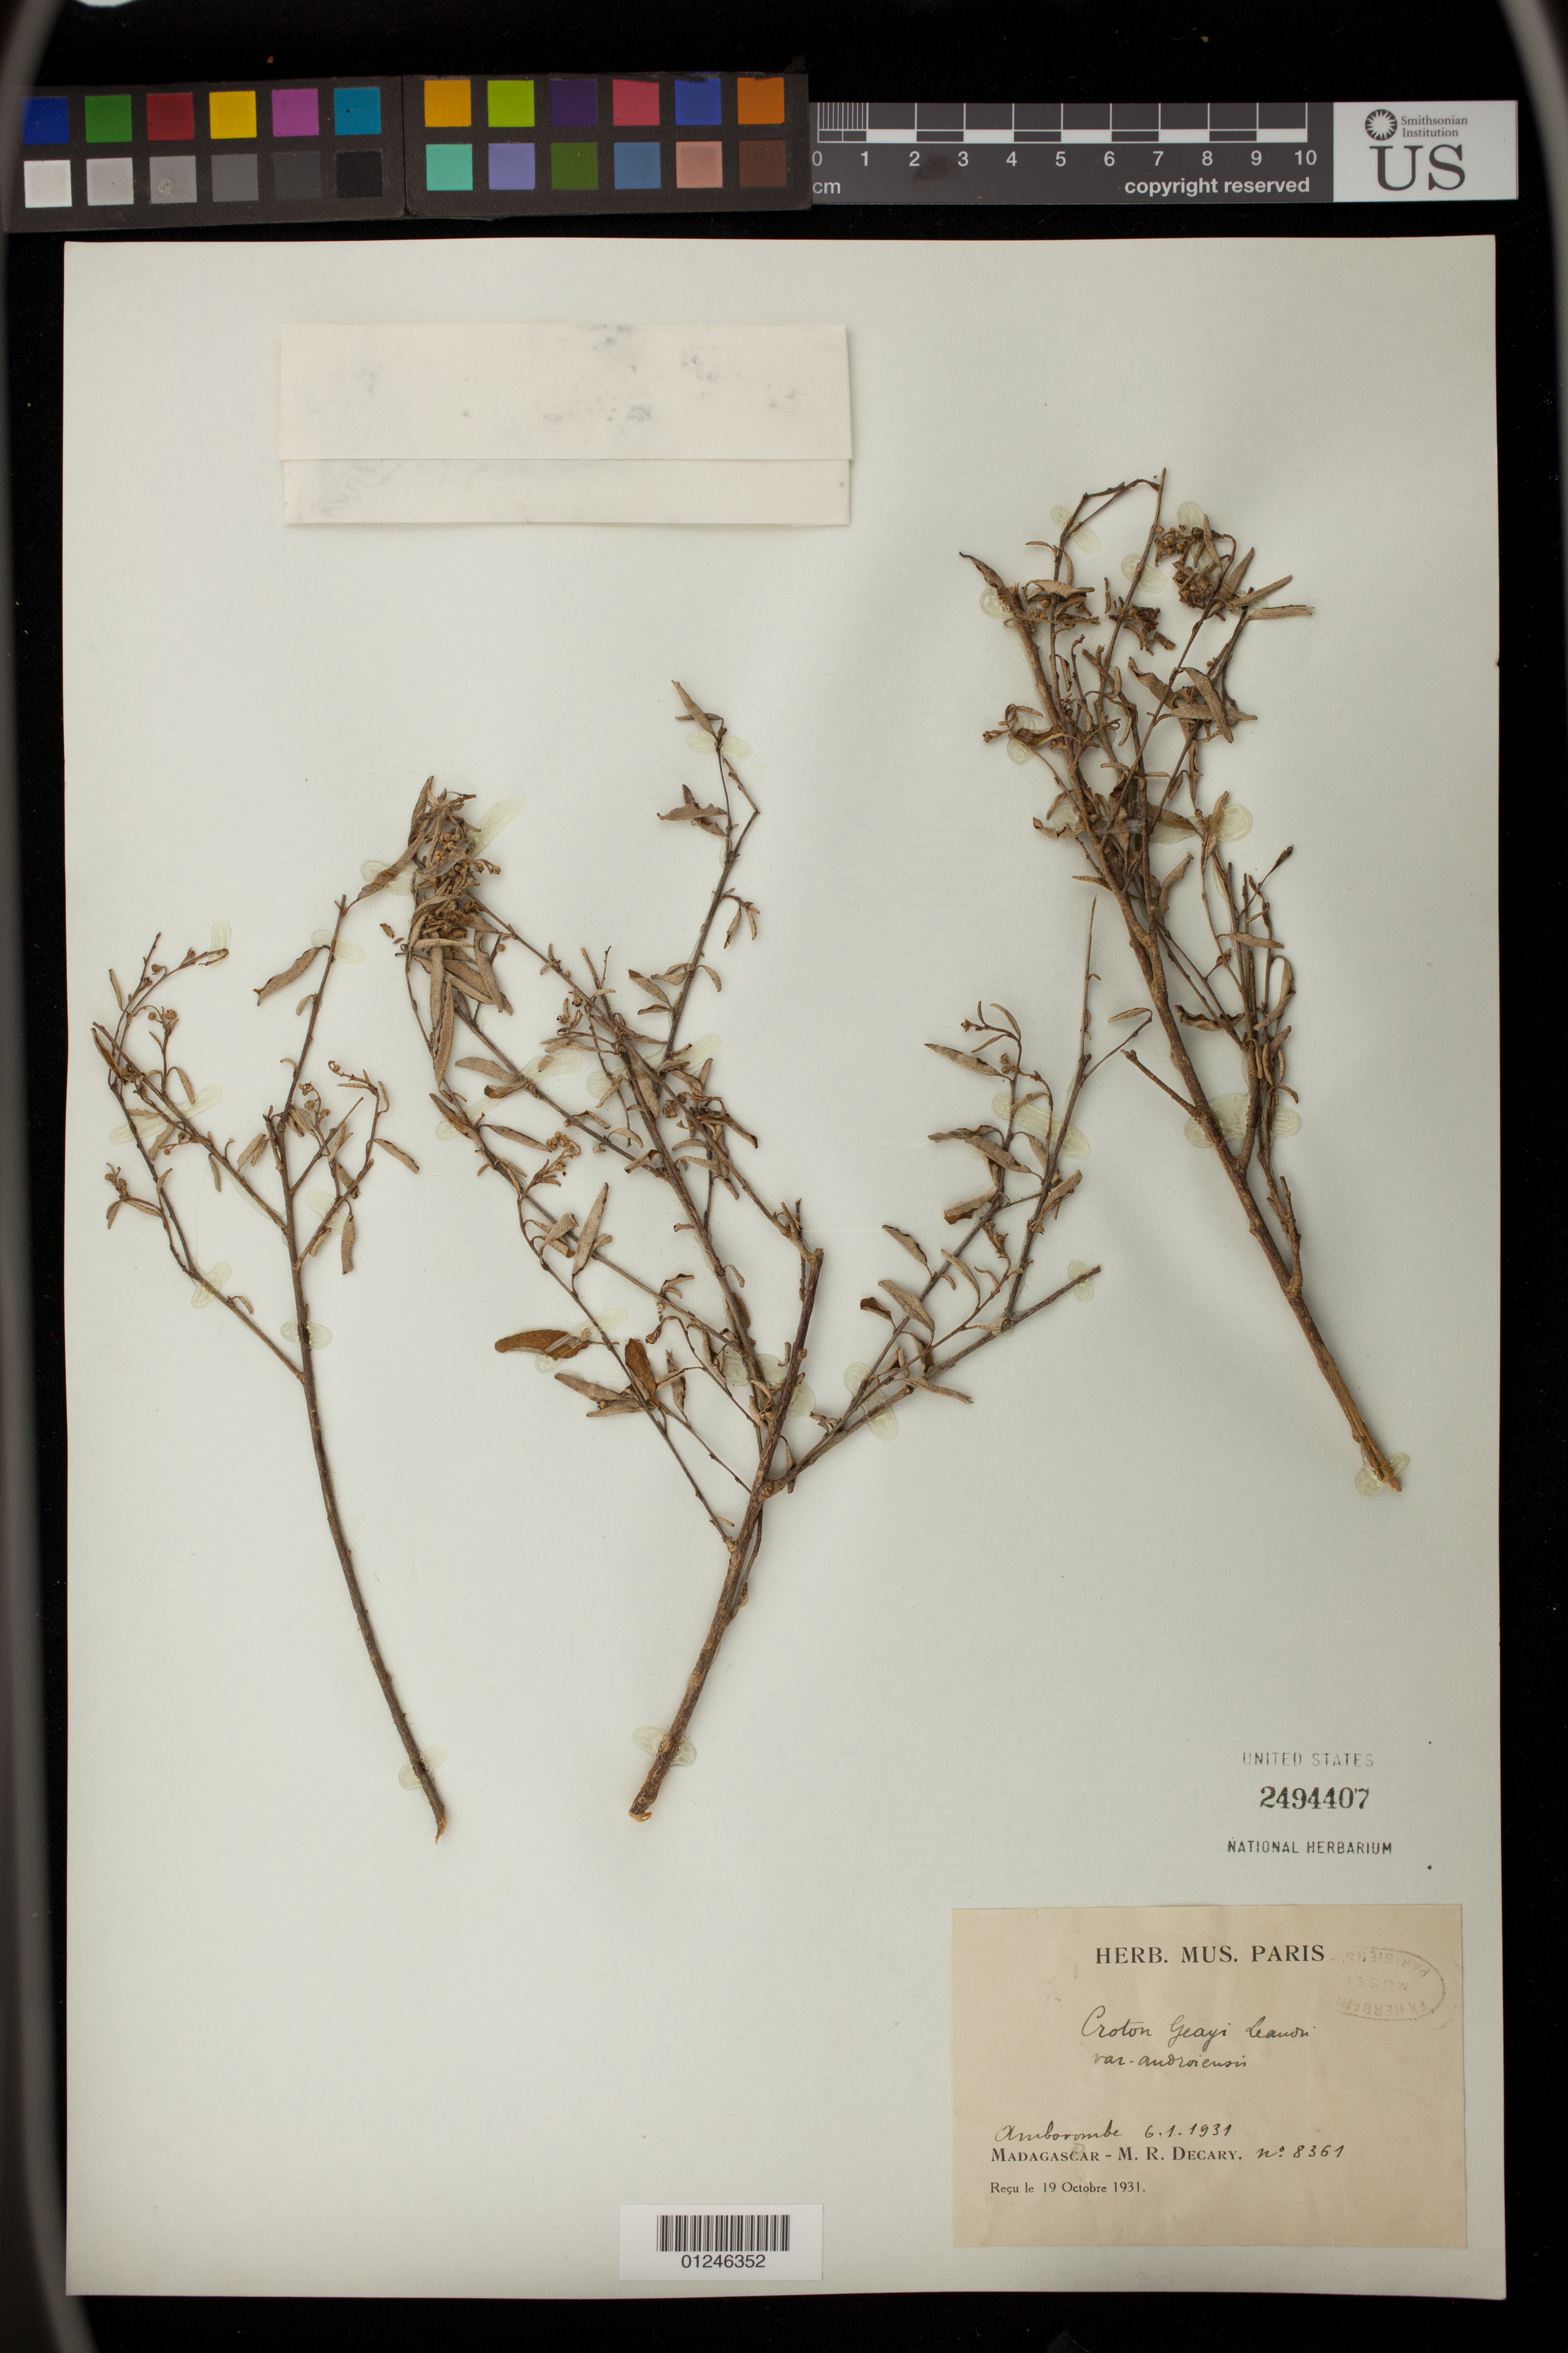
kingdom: Plantae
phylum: Tracheophyta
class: Magnoliopsida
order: Malpighiales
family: Euphorbiaceae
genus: Croton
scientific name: Croton geayi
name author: Leandri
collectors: R. Decary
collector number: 8361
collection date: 1931-06-01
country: Madagascar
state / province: Androy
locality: Ambovombe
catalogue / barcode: US 2494407